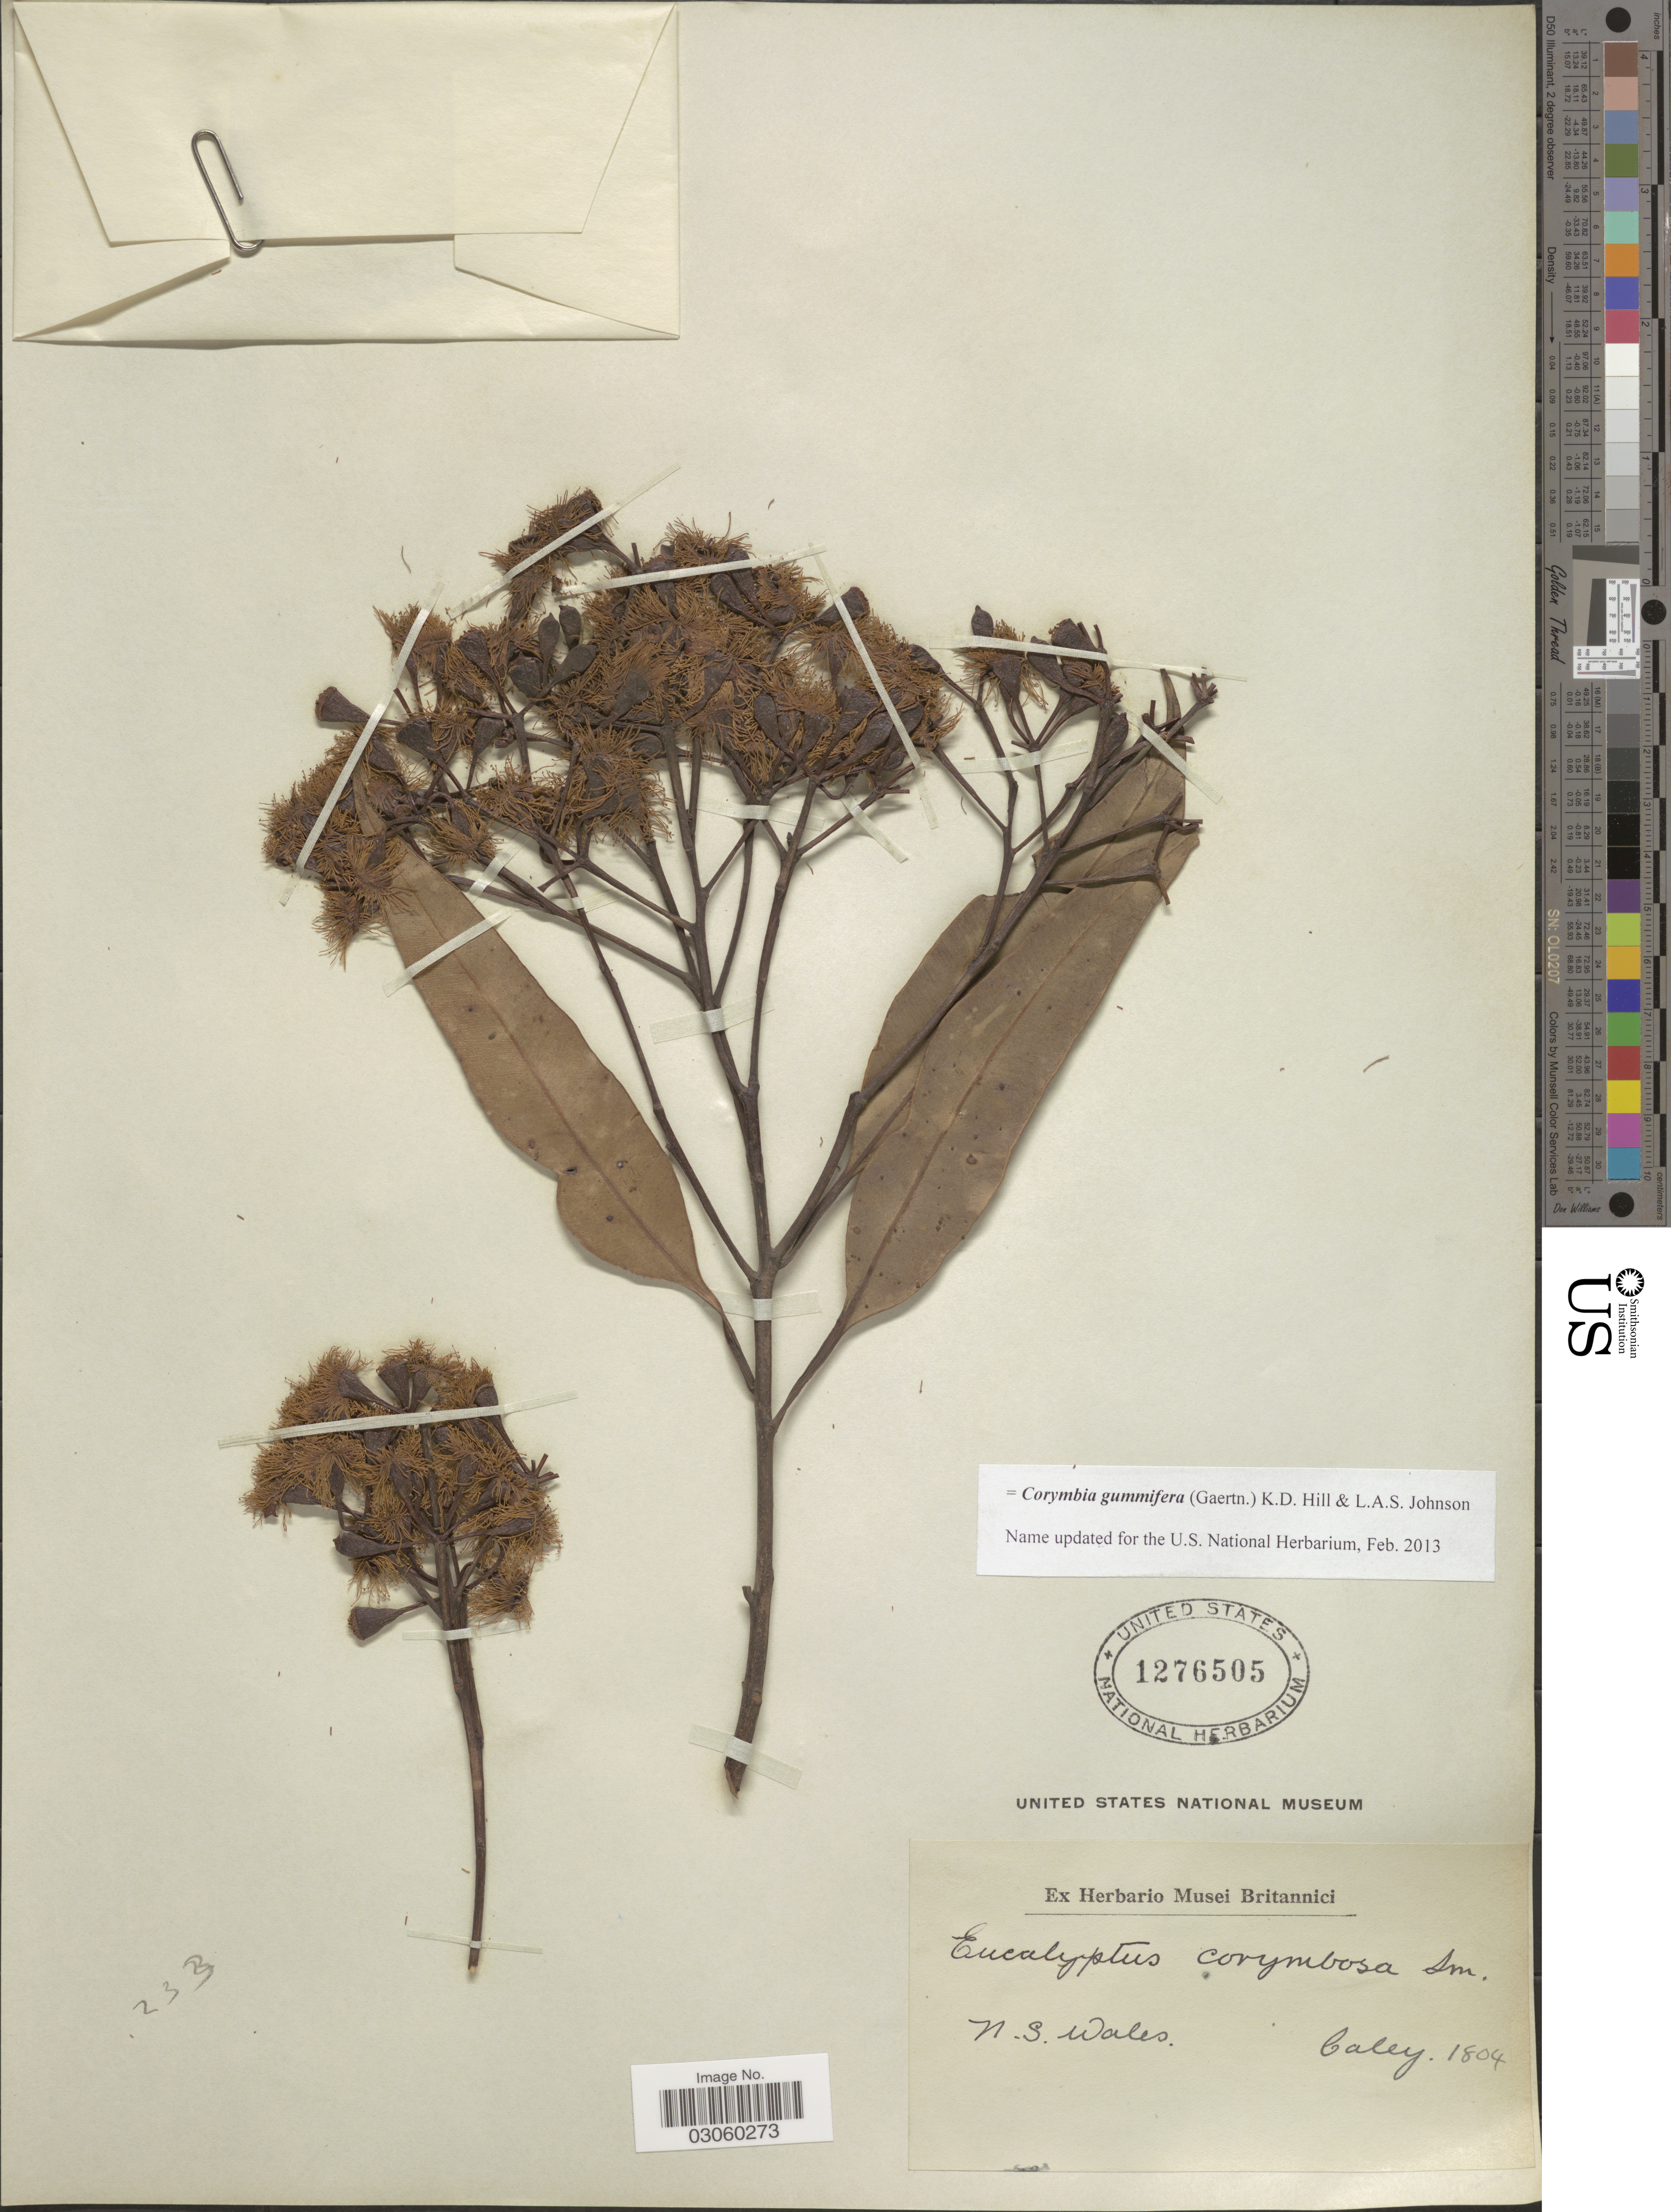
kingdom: Plantae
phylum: Tracheophyta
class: Magnoliopsida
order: Myrtales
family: Myrtaceae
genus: Corymbia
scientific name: Corymbia gummifera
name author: (Gaertn.) K.D. Hill & L.A.S. Johnson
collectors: -. Caley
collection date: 1804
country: Australia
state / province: New South Wales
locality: N.S. Wales.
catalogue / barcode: US 1276505